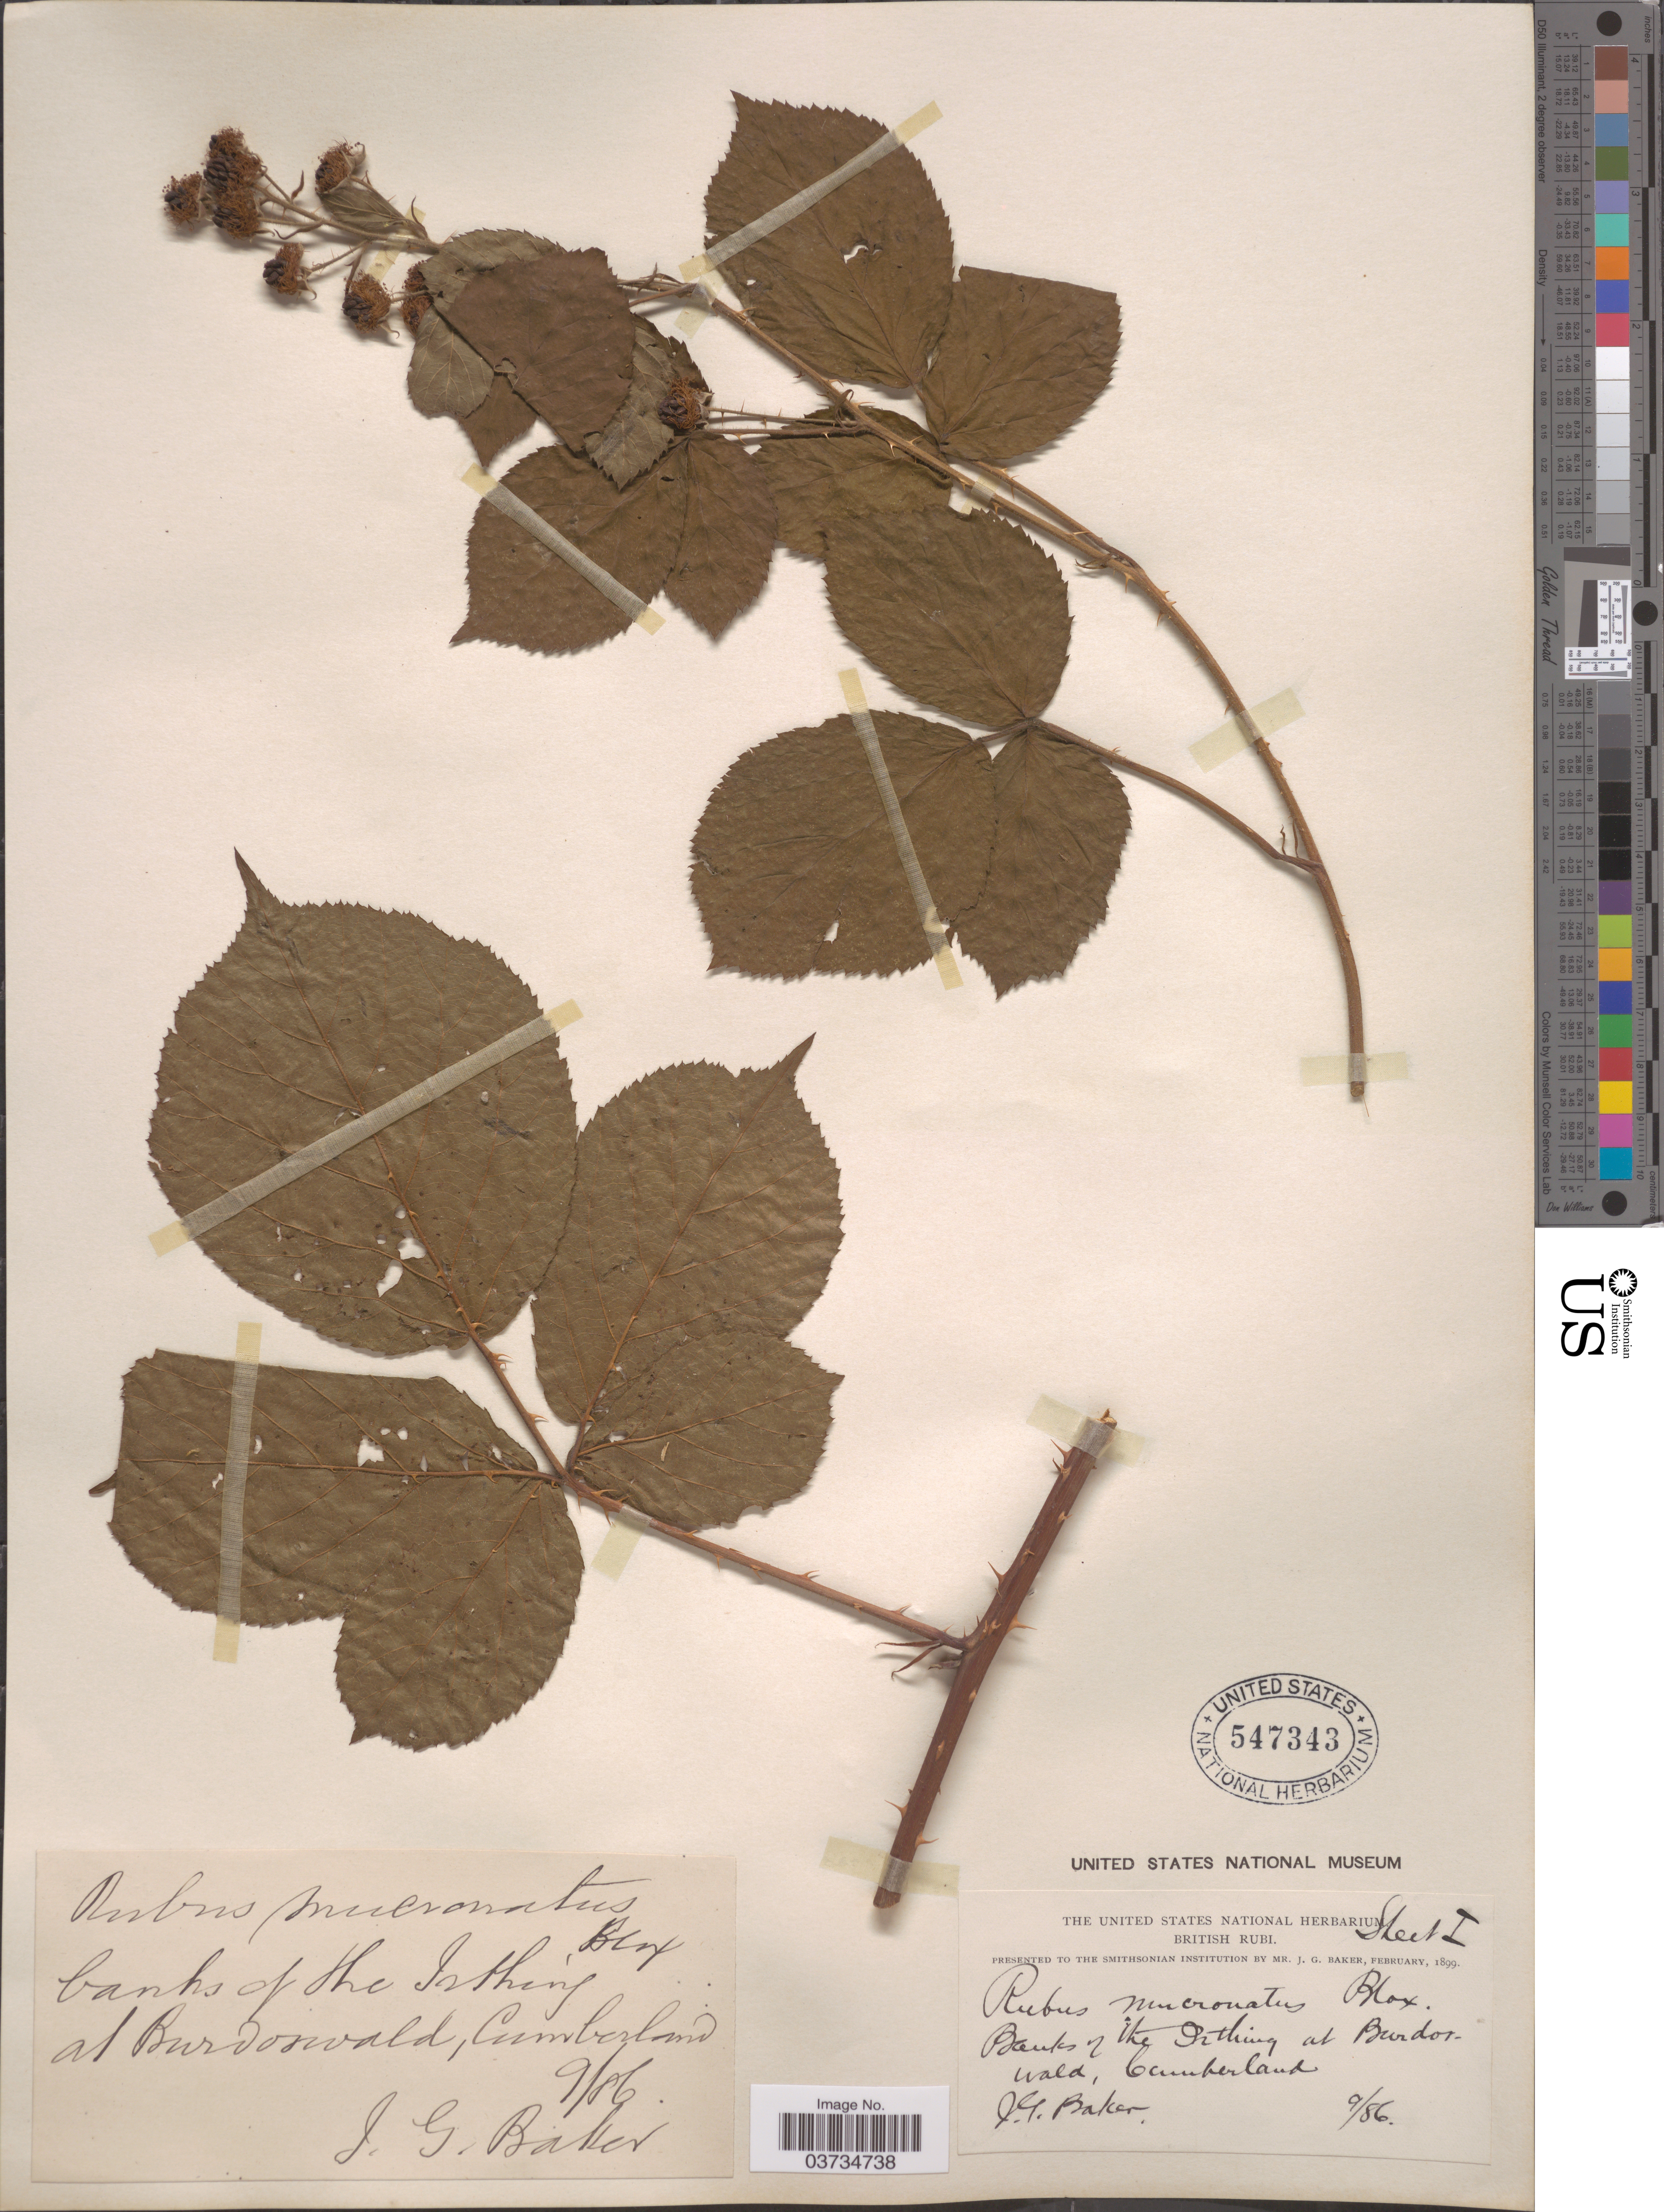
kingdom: Plantae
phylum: Tracheophyta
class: Magnoliopsida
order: Rosales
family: Rosaceae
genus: Rubus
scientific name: Rubus mucronatus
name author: Ser.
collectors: J. G. Baker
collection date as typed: Transcribed d/m/y: /9/86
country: United Kingdom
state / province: England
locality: Banks of the Irthing at Birdoswald, Cumberland.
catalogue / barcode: US 547343